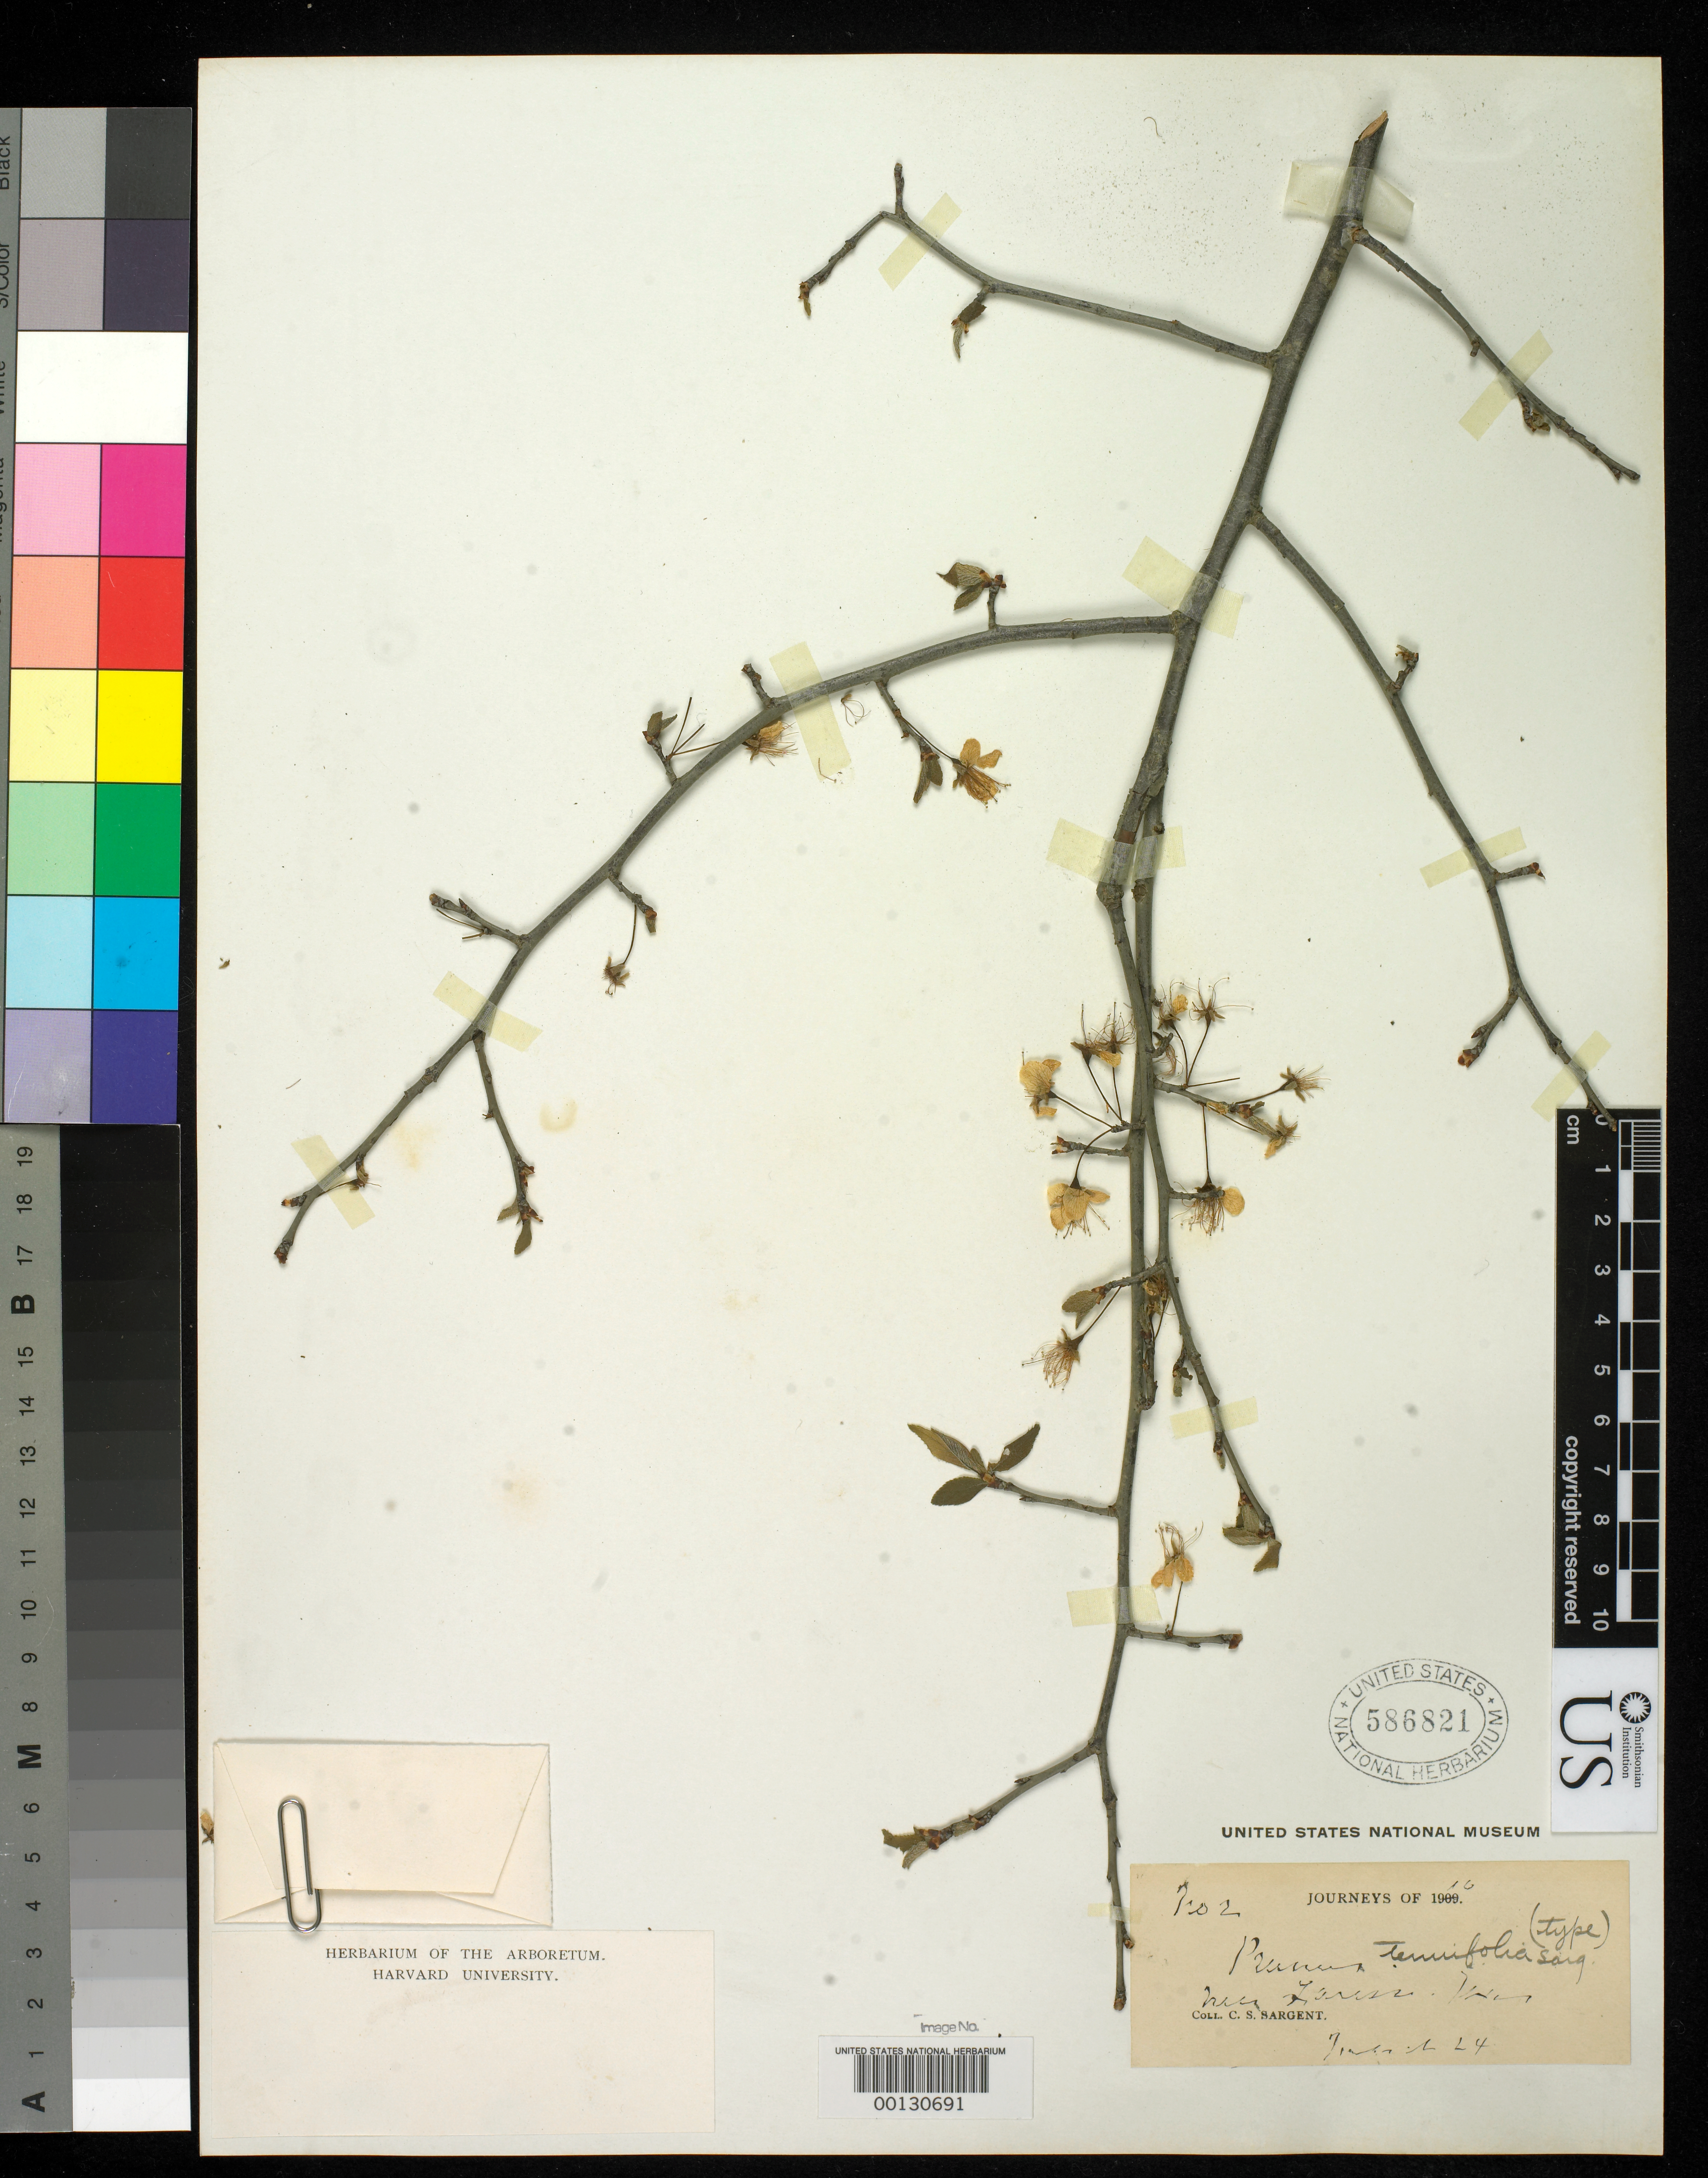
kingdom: Plantae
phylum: Tracheophyta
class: Magnoliopsida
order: Rosales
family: Rosaceae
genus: Prunus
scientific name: Prunus tenuifolia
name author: Sarg.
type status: Type Collection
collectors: C. S. Sargent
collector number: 2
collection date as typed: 24 Mar 1910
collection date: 1910-03-24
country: United States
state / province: Texas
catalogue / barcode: US 586821